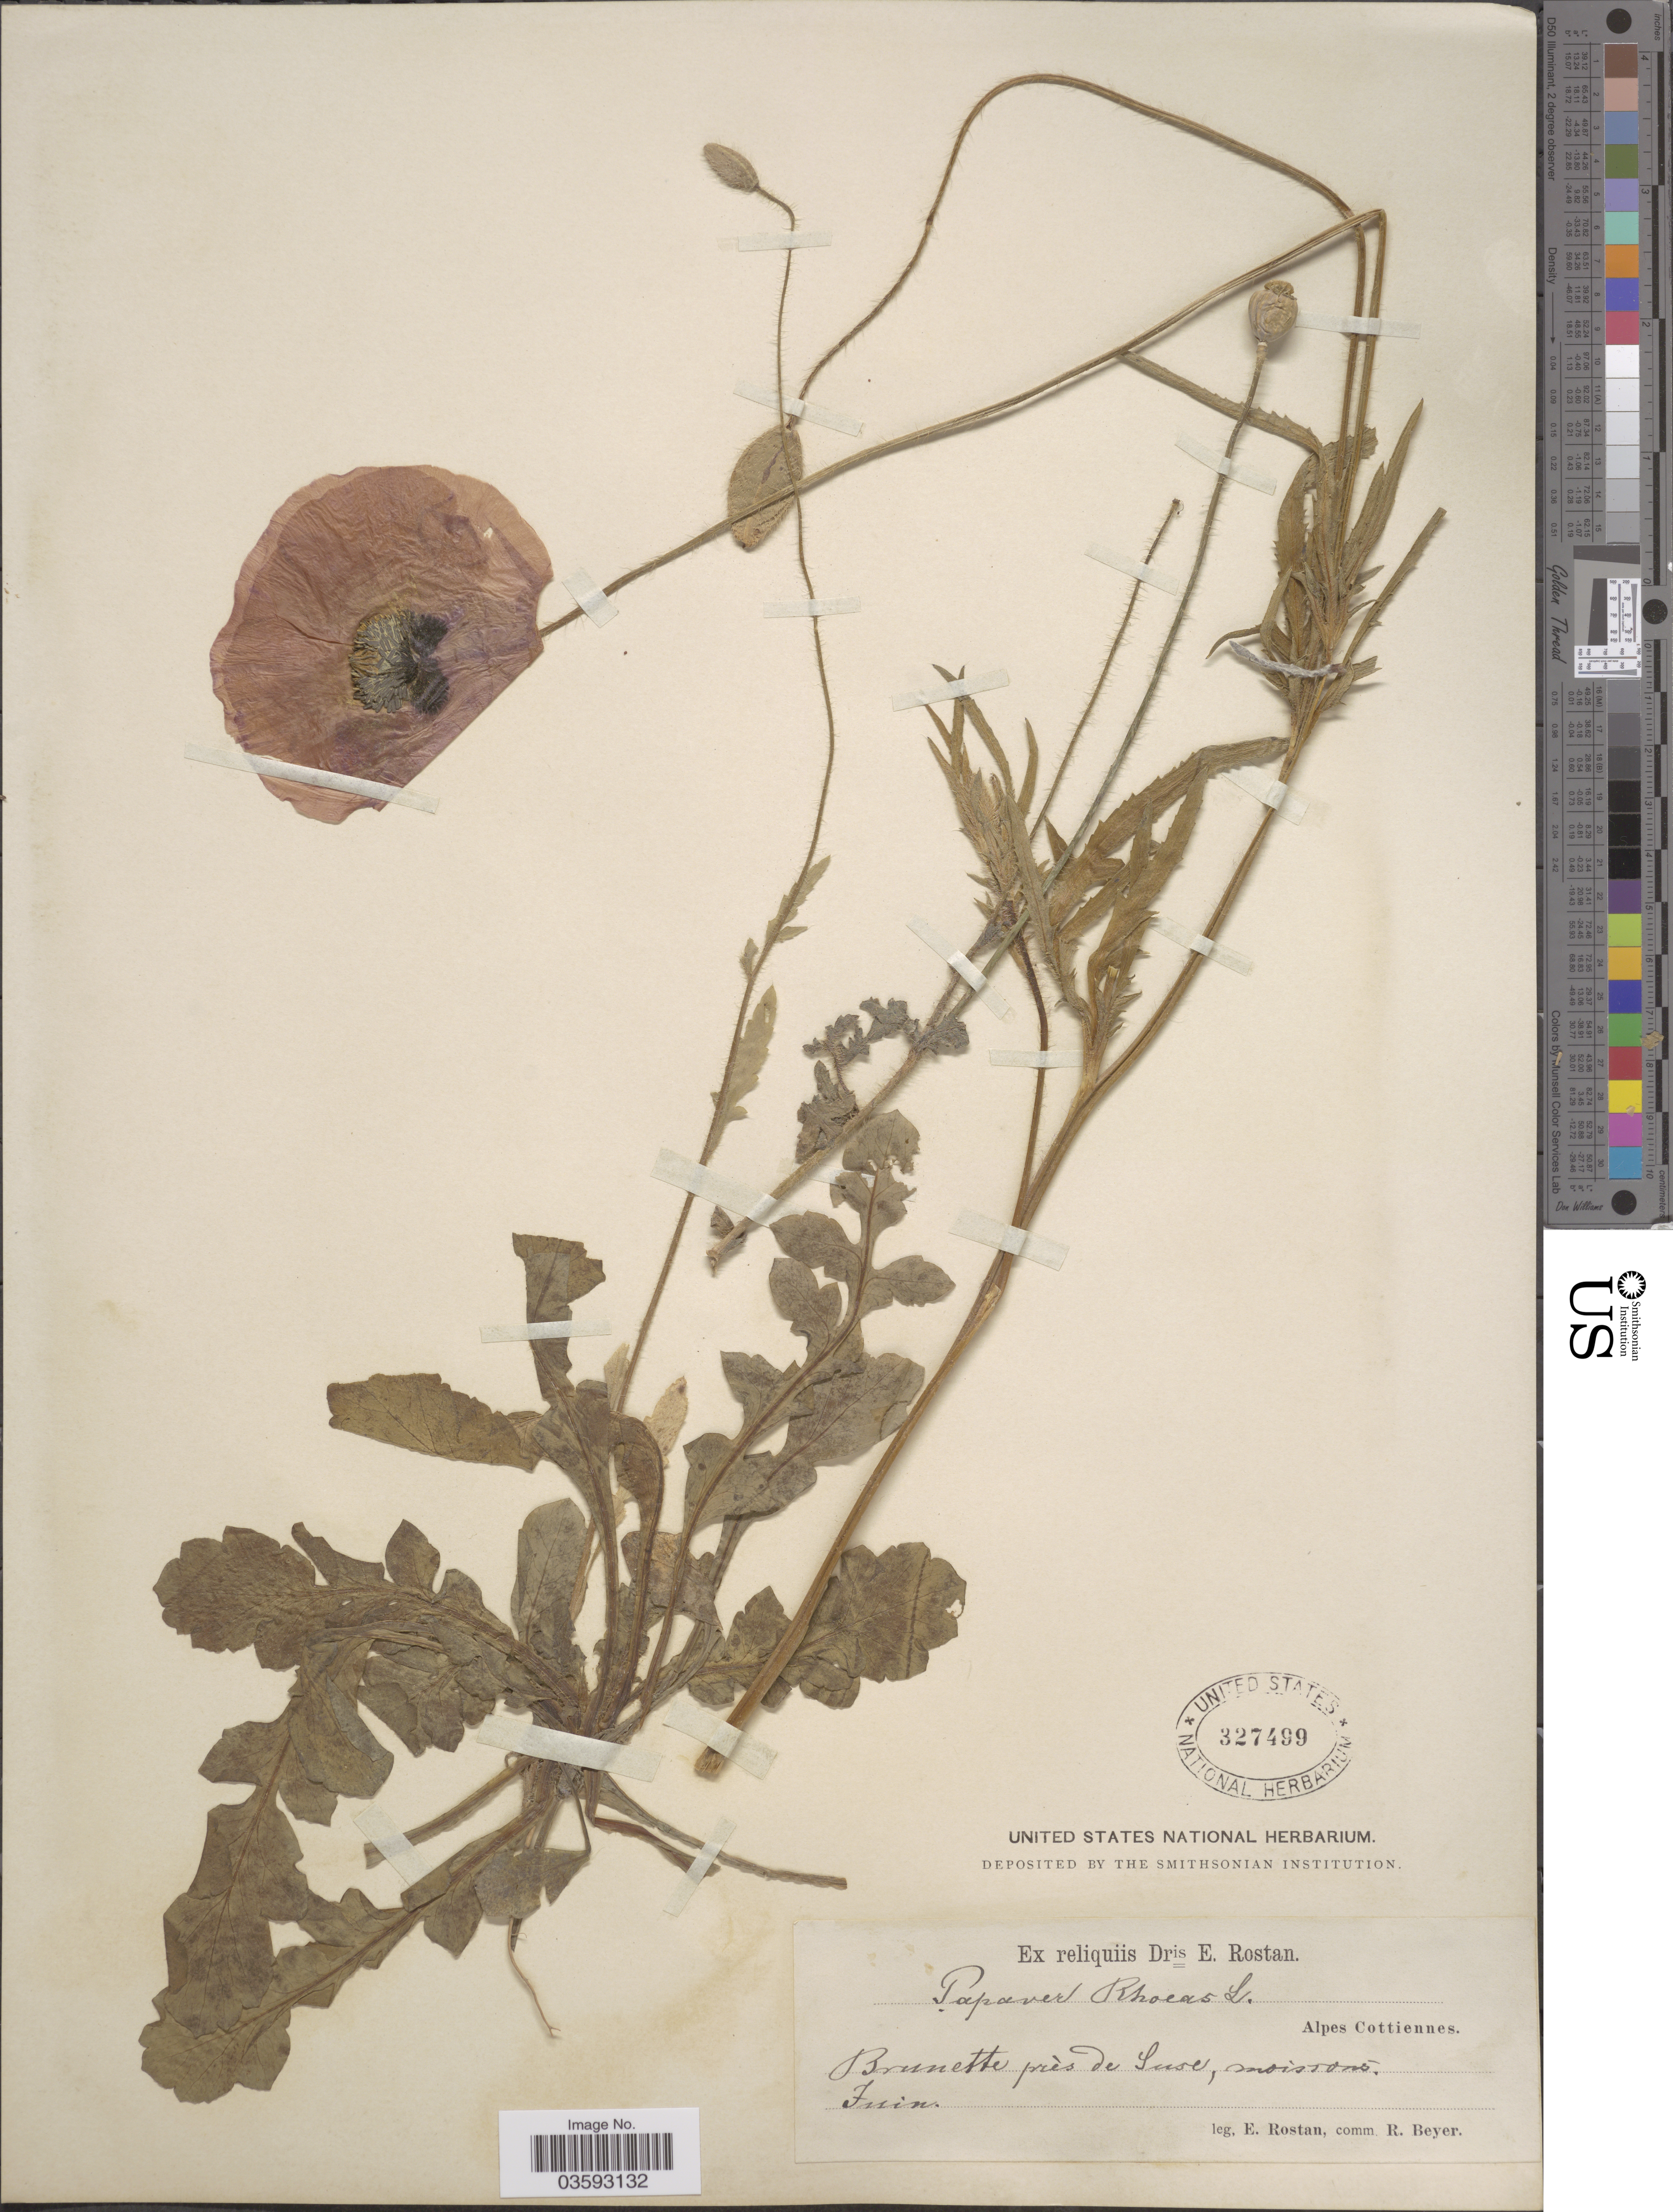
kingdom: Plantae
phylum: Tracheophyta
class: Magnoliopsida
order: Ranunculales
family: Papaveraceae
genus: Papaver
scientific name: Papaver rhoeas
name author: L.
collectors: E. Rostan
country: Italy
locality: Alpes Cottiennes. Brunette près de Suse, moissons.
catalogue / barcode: US 327499